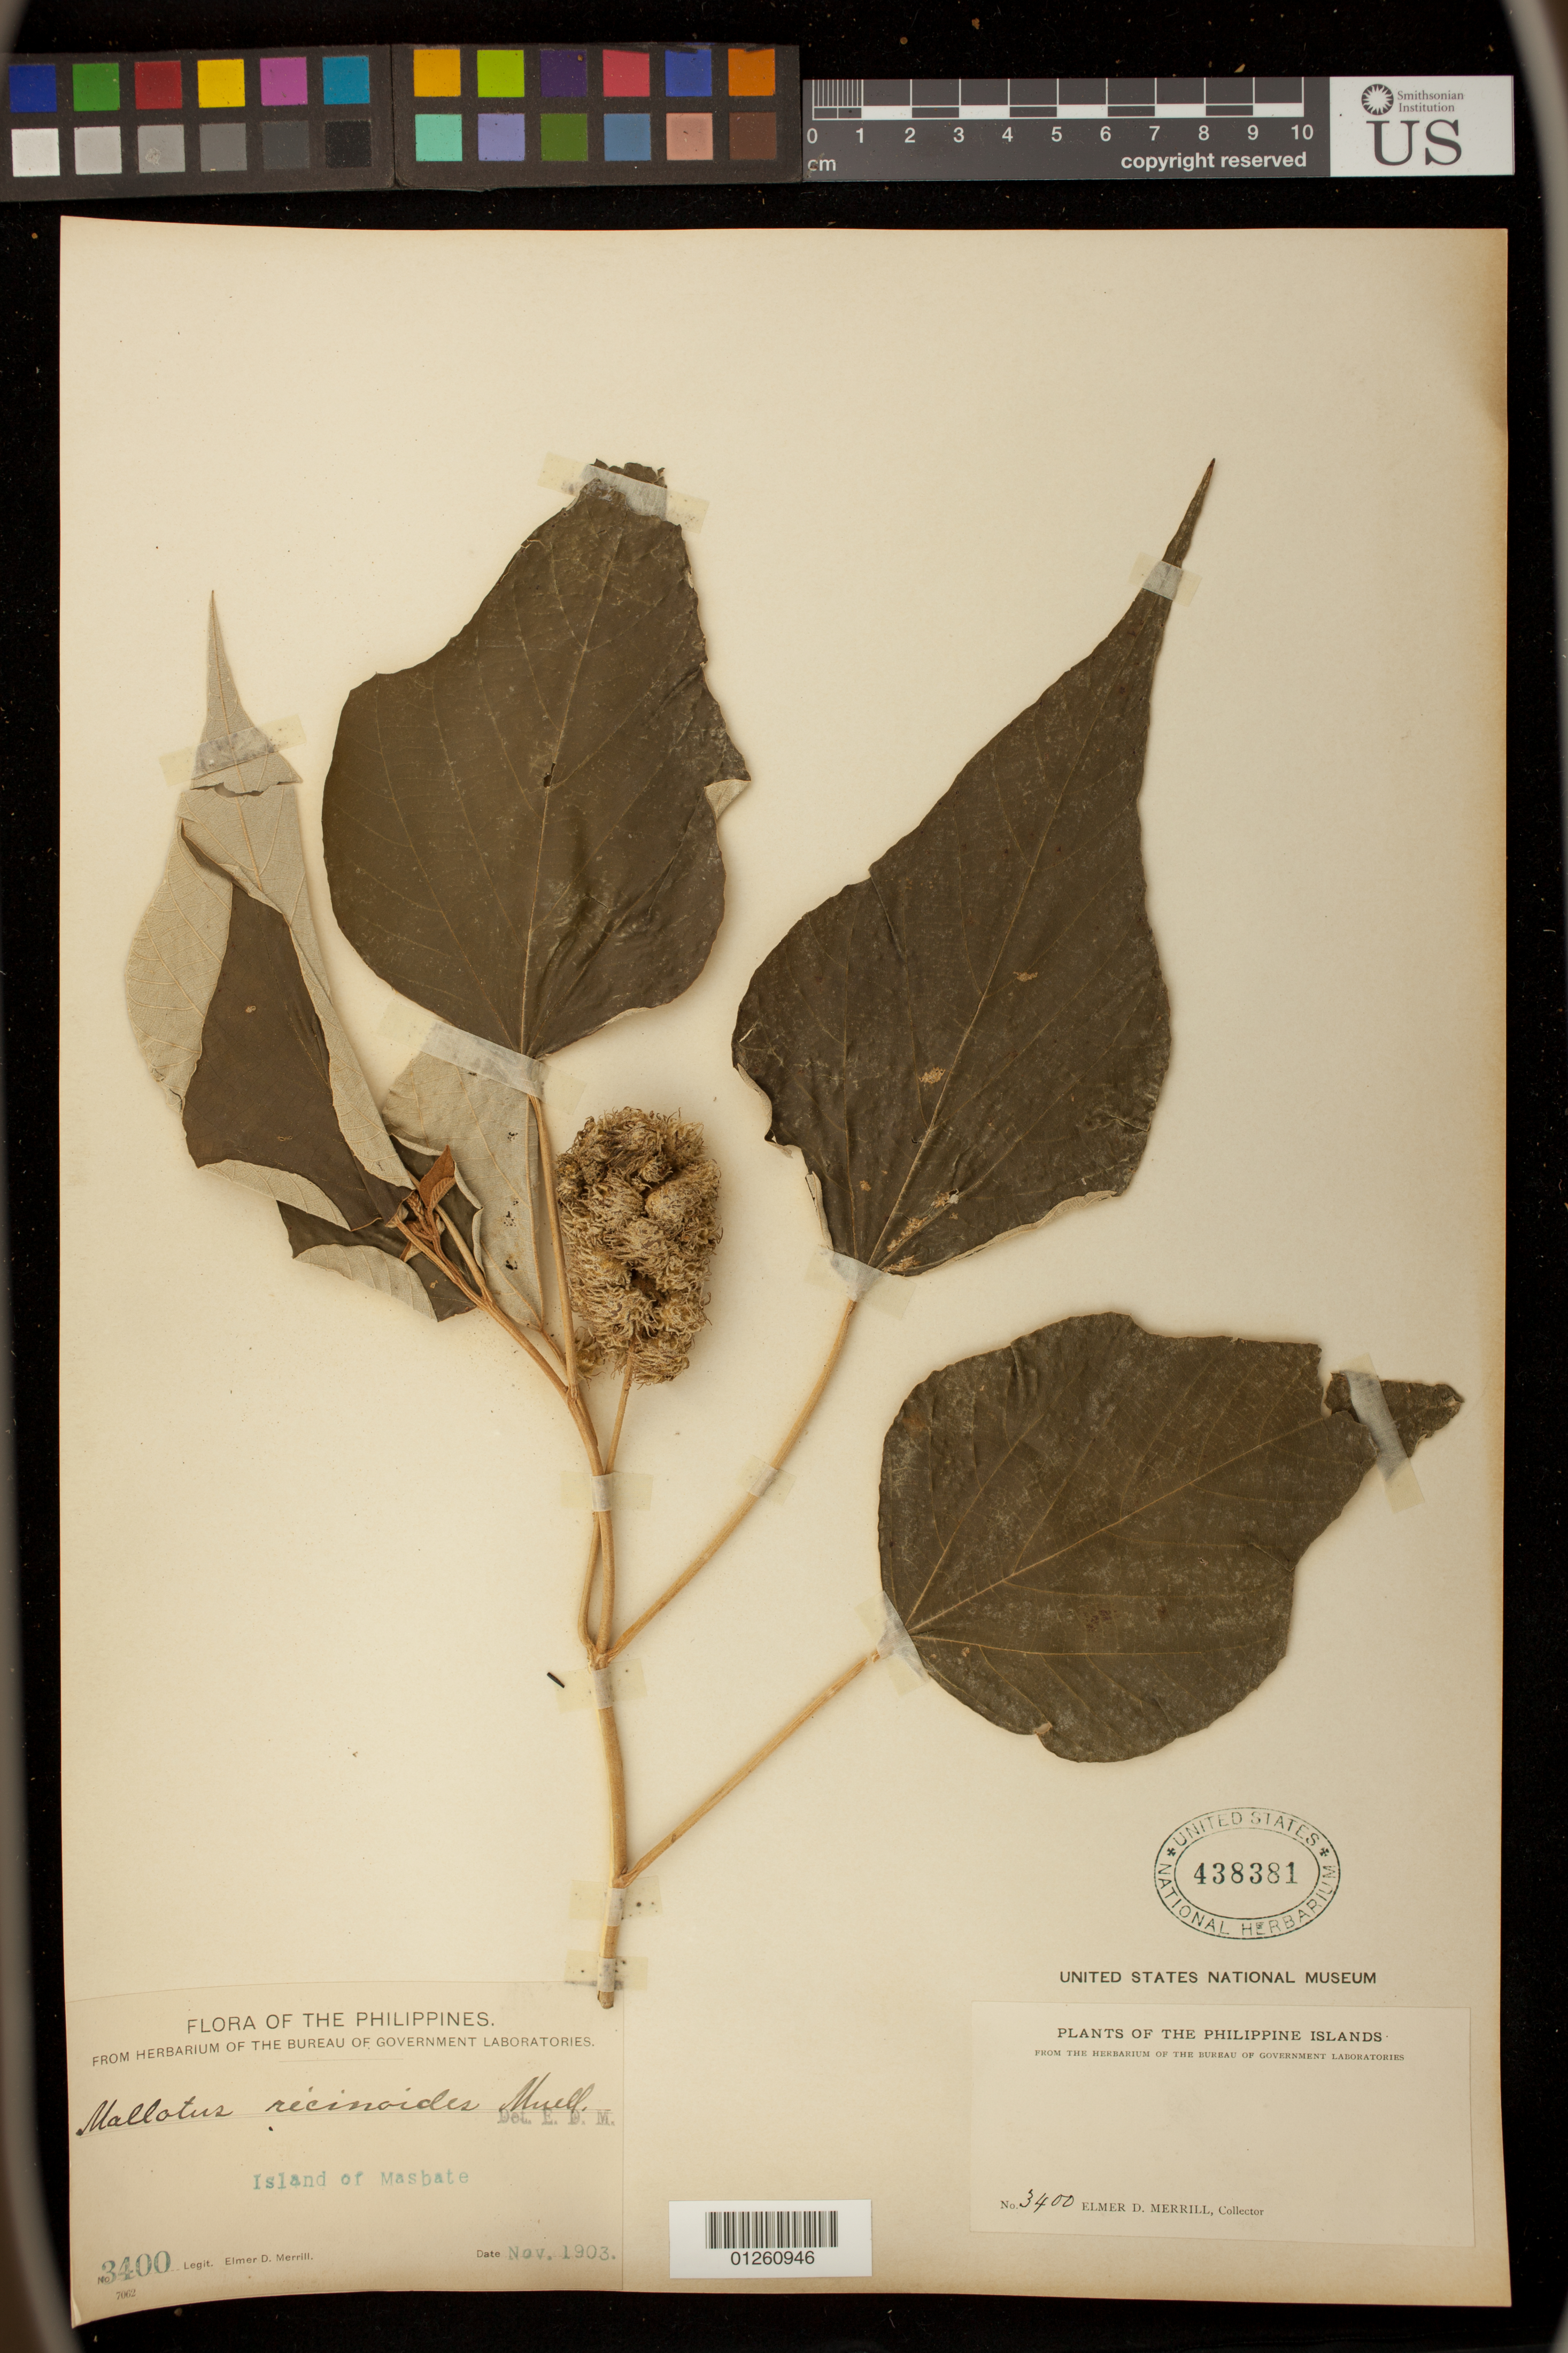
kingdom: Plantae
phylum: Tracheophyta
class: Magnoliopsida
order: Malpighiales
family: Euphorbiaceae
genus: Mallotus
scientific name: Mallotus ricinoides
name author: (Pers.) Müll. Arg.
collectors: E. D. Merrill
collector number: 3400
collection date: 1903-11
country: Philippines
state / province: Bicol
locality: Island of Masbate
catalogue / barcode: US 438381